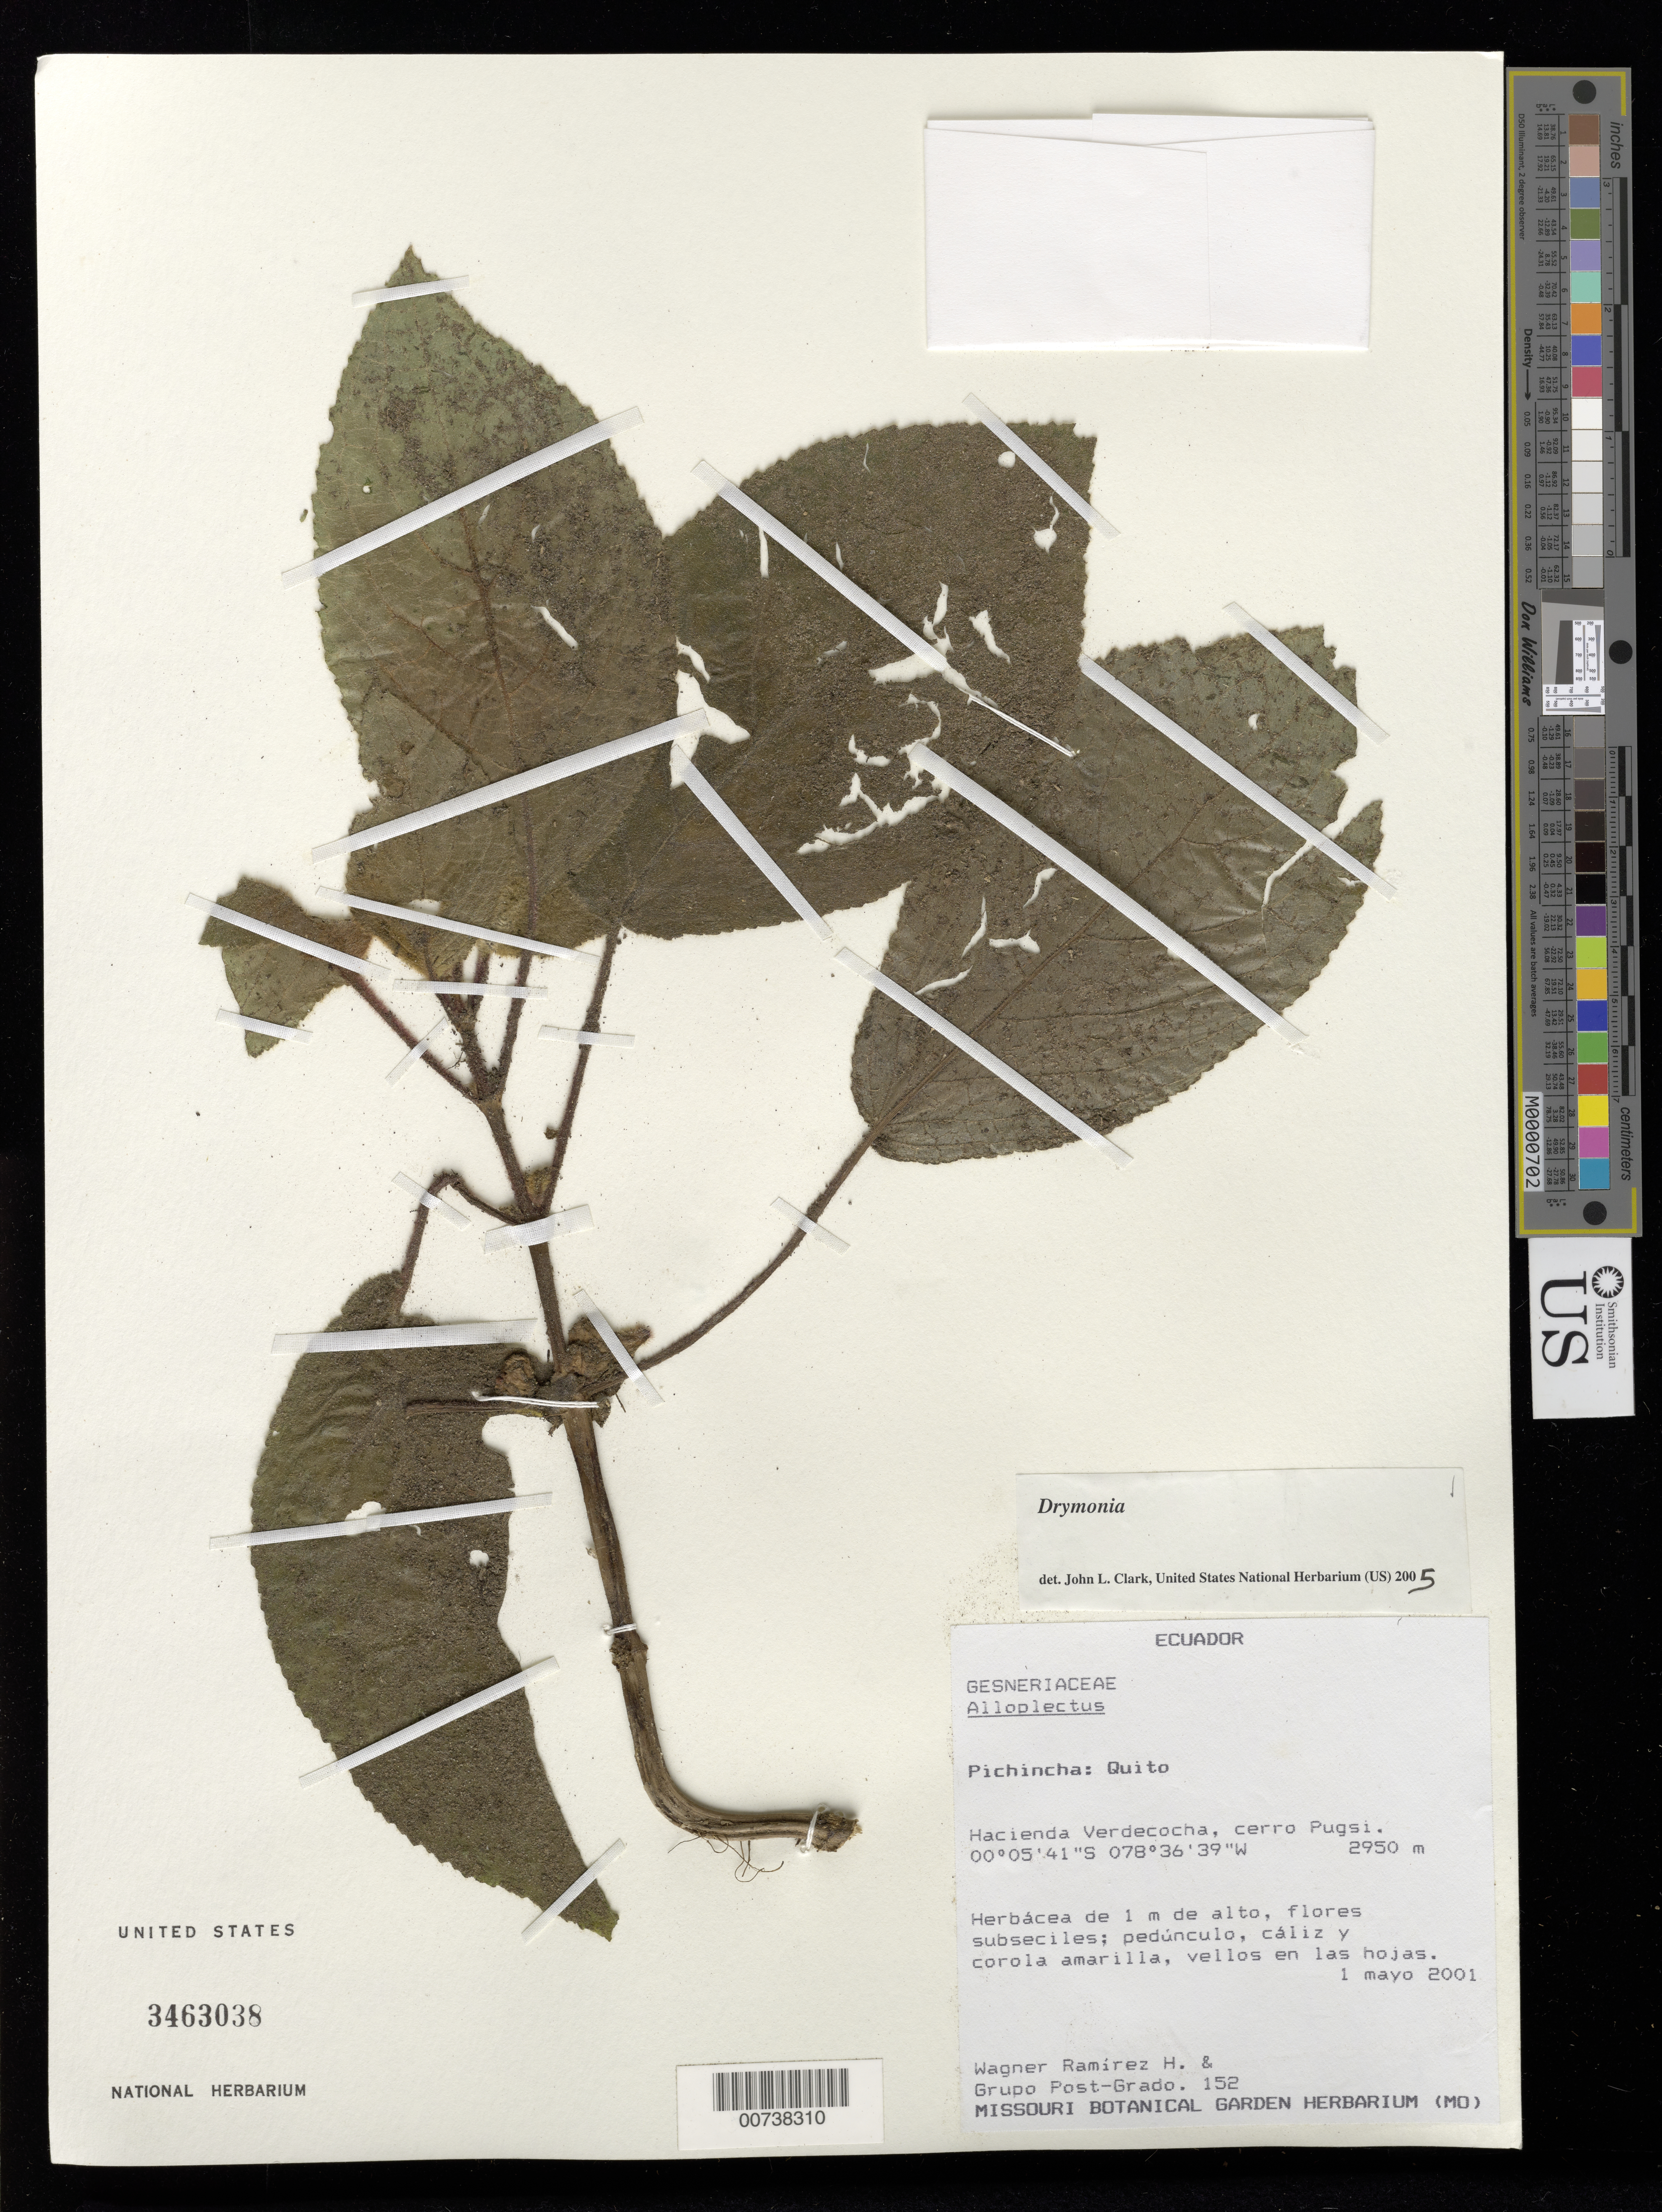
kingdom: Plantae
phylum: Tracheophyta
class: Magnoliopsida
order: Lamiales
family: Gesneriaceae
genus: Drymonia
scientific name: Drymonia sp.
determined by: Clark, J. L., (SEL), The Marie Selby Botanical Garden (UNITED STATES)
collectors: W. Ramírez H. & Grupo Post-Grado MO-QCNE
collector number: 152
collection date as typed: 01 May 2001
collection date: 2001-05-01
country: Ecuador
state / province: Pichincha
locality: Pichincha: Quito. Hacienda Verdecocha, Cerro Pugsi.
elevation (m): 2950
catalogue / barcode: US 3463038